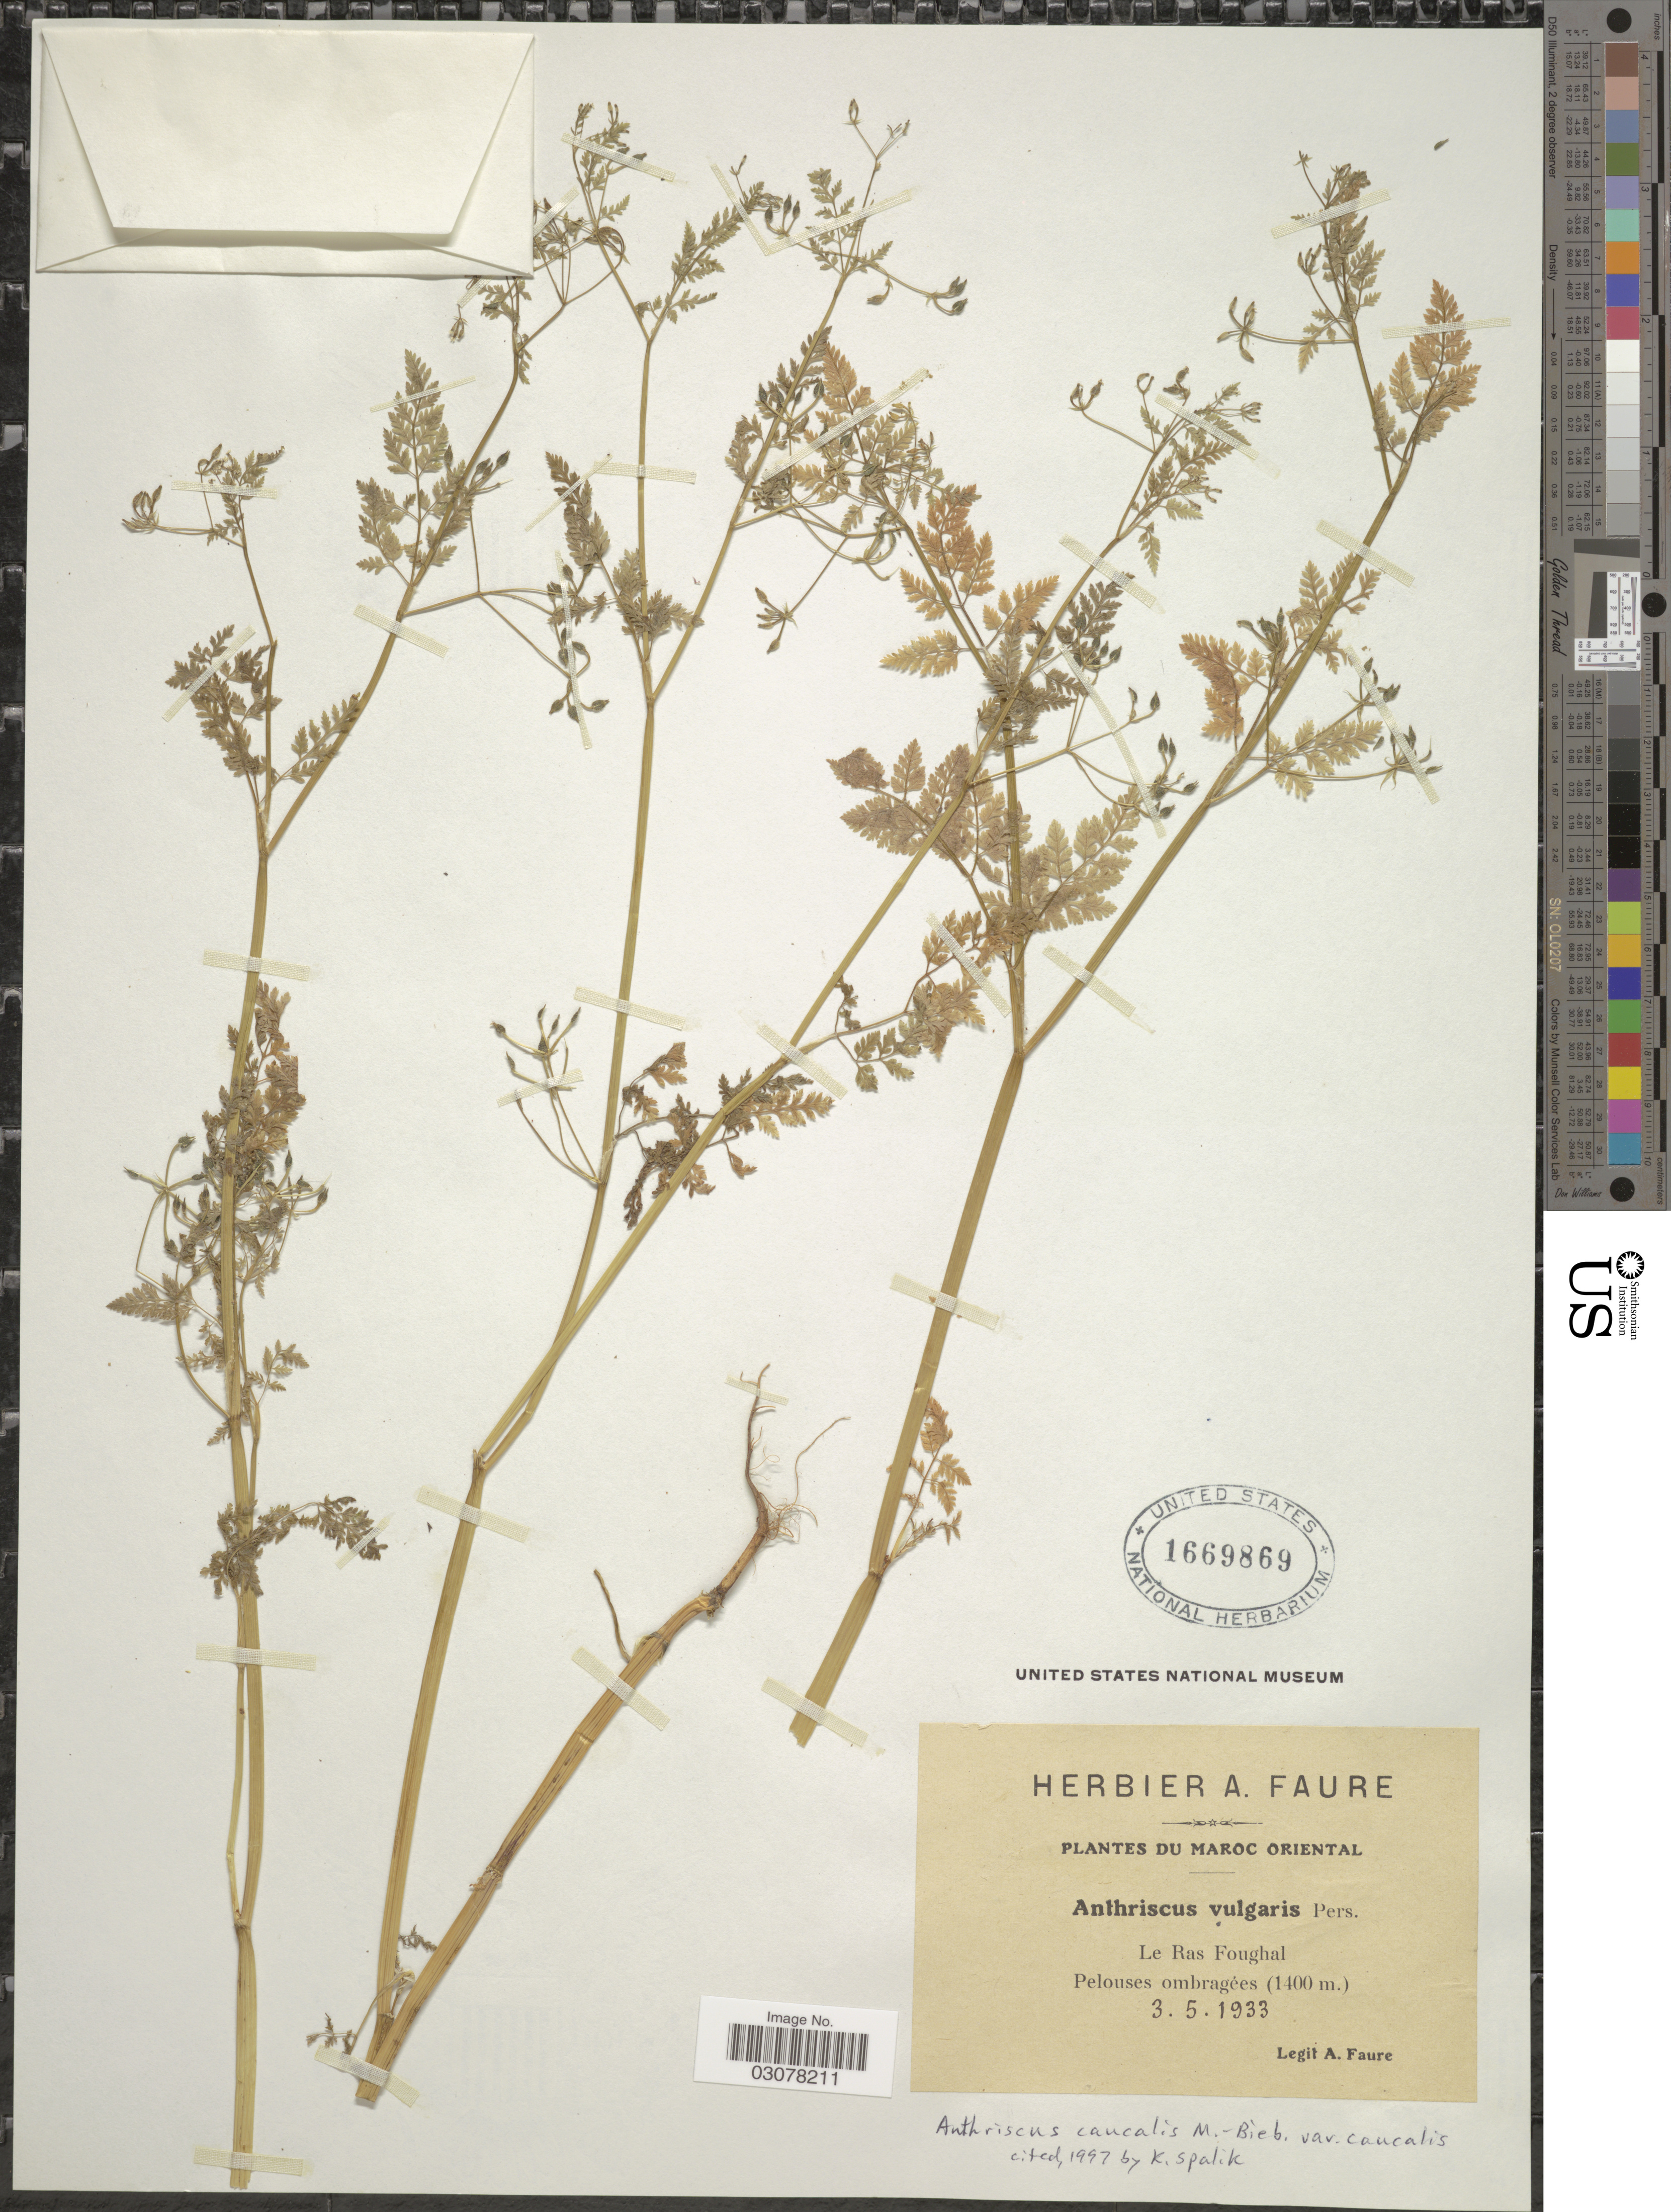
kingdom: Plantae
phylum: Tracheophyta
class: Magnoliopsida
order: Apiales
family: Apiaceae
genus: Anthriscus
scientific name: Anthriscus caucalis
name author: M. Bieb.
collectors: A. Faure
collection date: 1933-05-03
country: Morocco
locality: Maroc Oriental. Le Ras Foughal.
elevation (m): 1400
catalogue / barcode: US 1669869